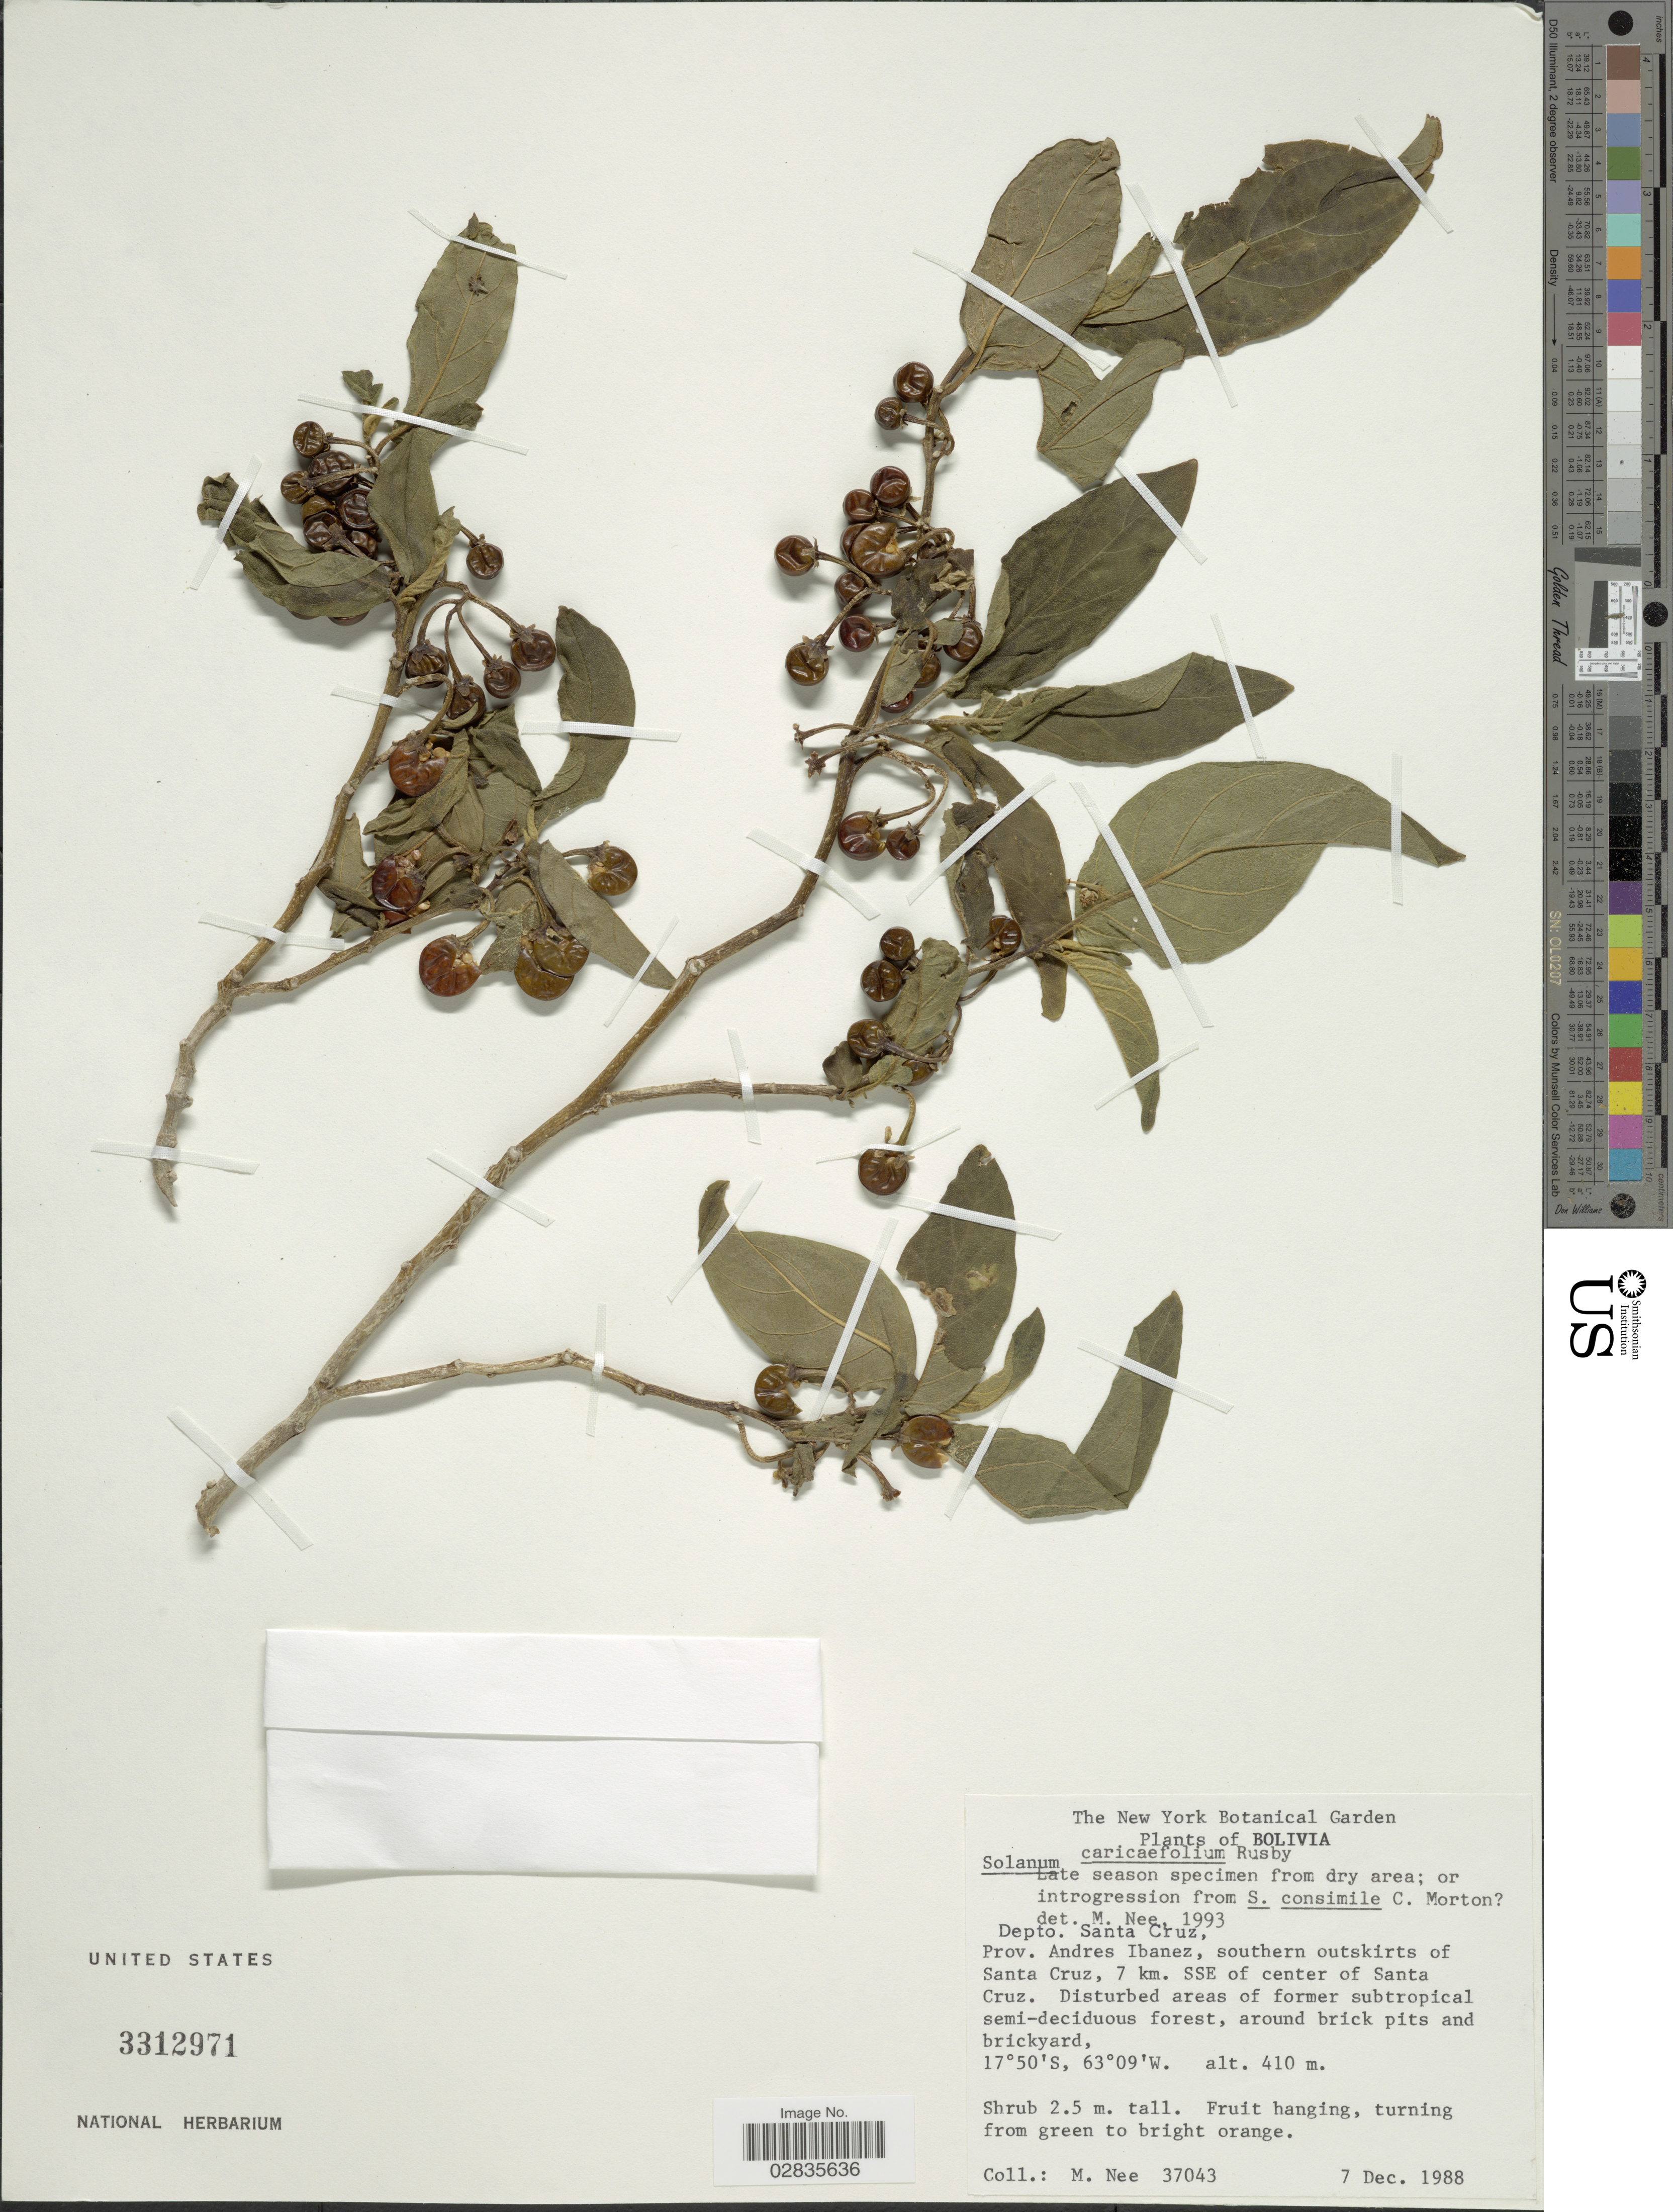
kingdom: Plantae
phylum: Tracheophyta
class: Magnoliopsida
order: Solanales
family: Solanaceae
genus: Solanum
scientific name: Solanum caricaefolium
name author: Rusby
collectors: M. Nee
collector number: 37043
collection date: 1988-12-07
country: Bolivia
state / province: Santa Cruz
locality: Depto. Santa Cruz, Prov. Andres Ibanez, southern outskirts of Santa Cruz, 7 km. SSE of center of Santa Cruz.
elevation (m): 410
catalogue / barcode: US 3312971